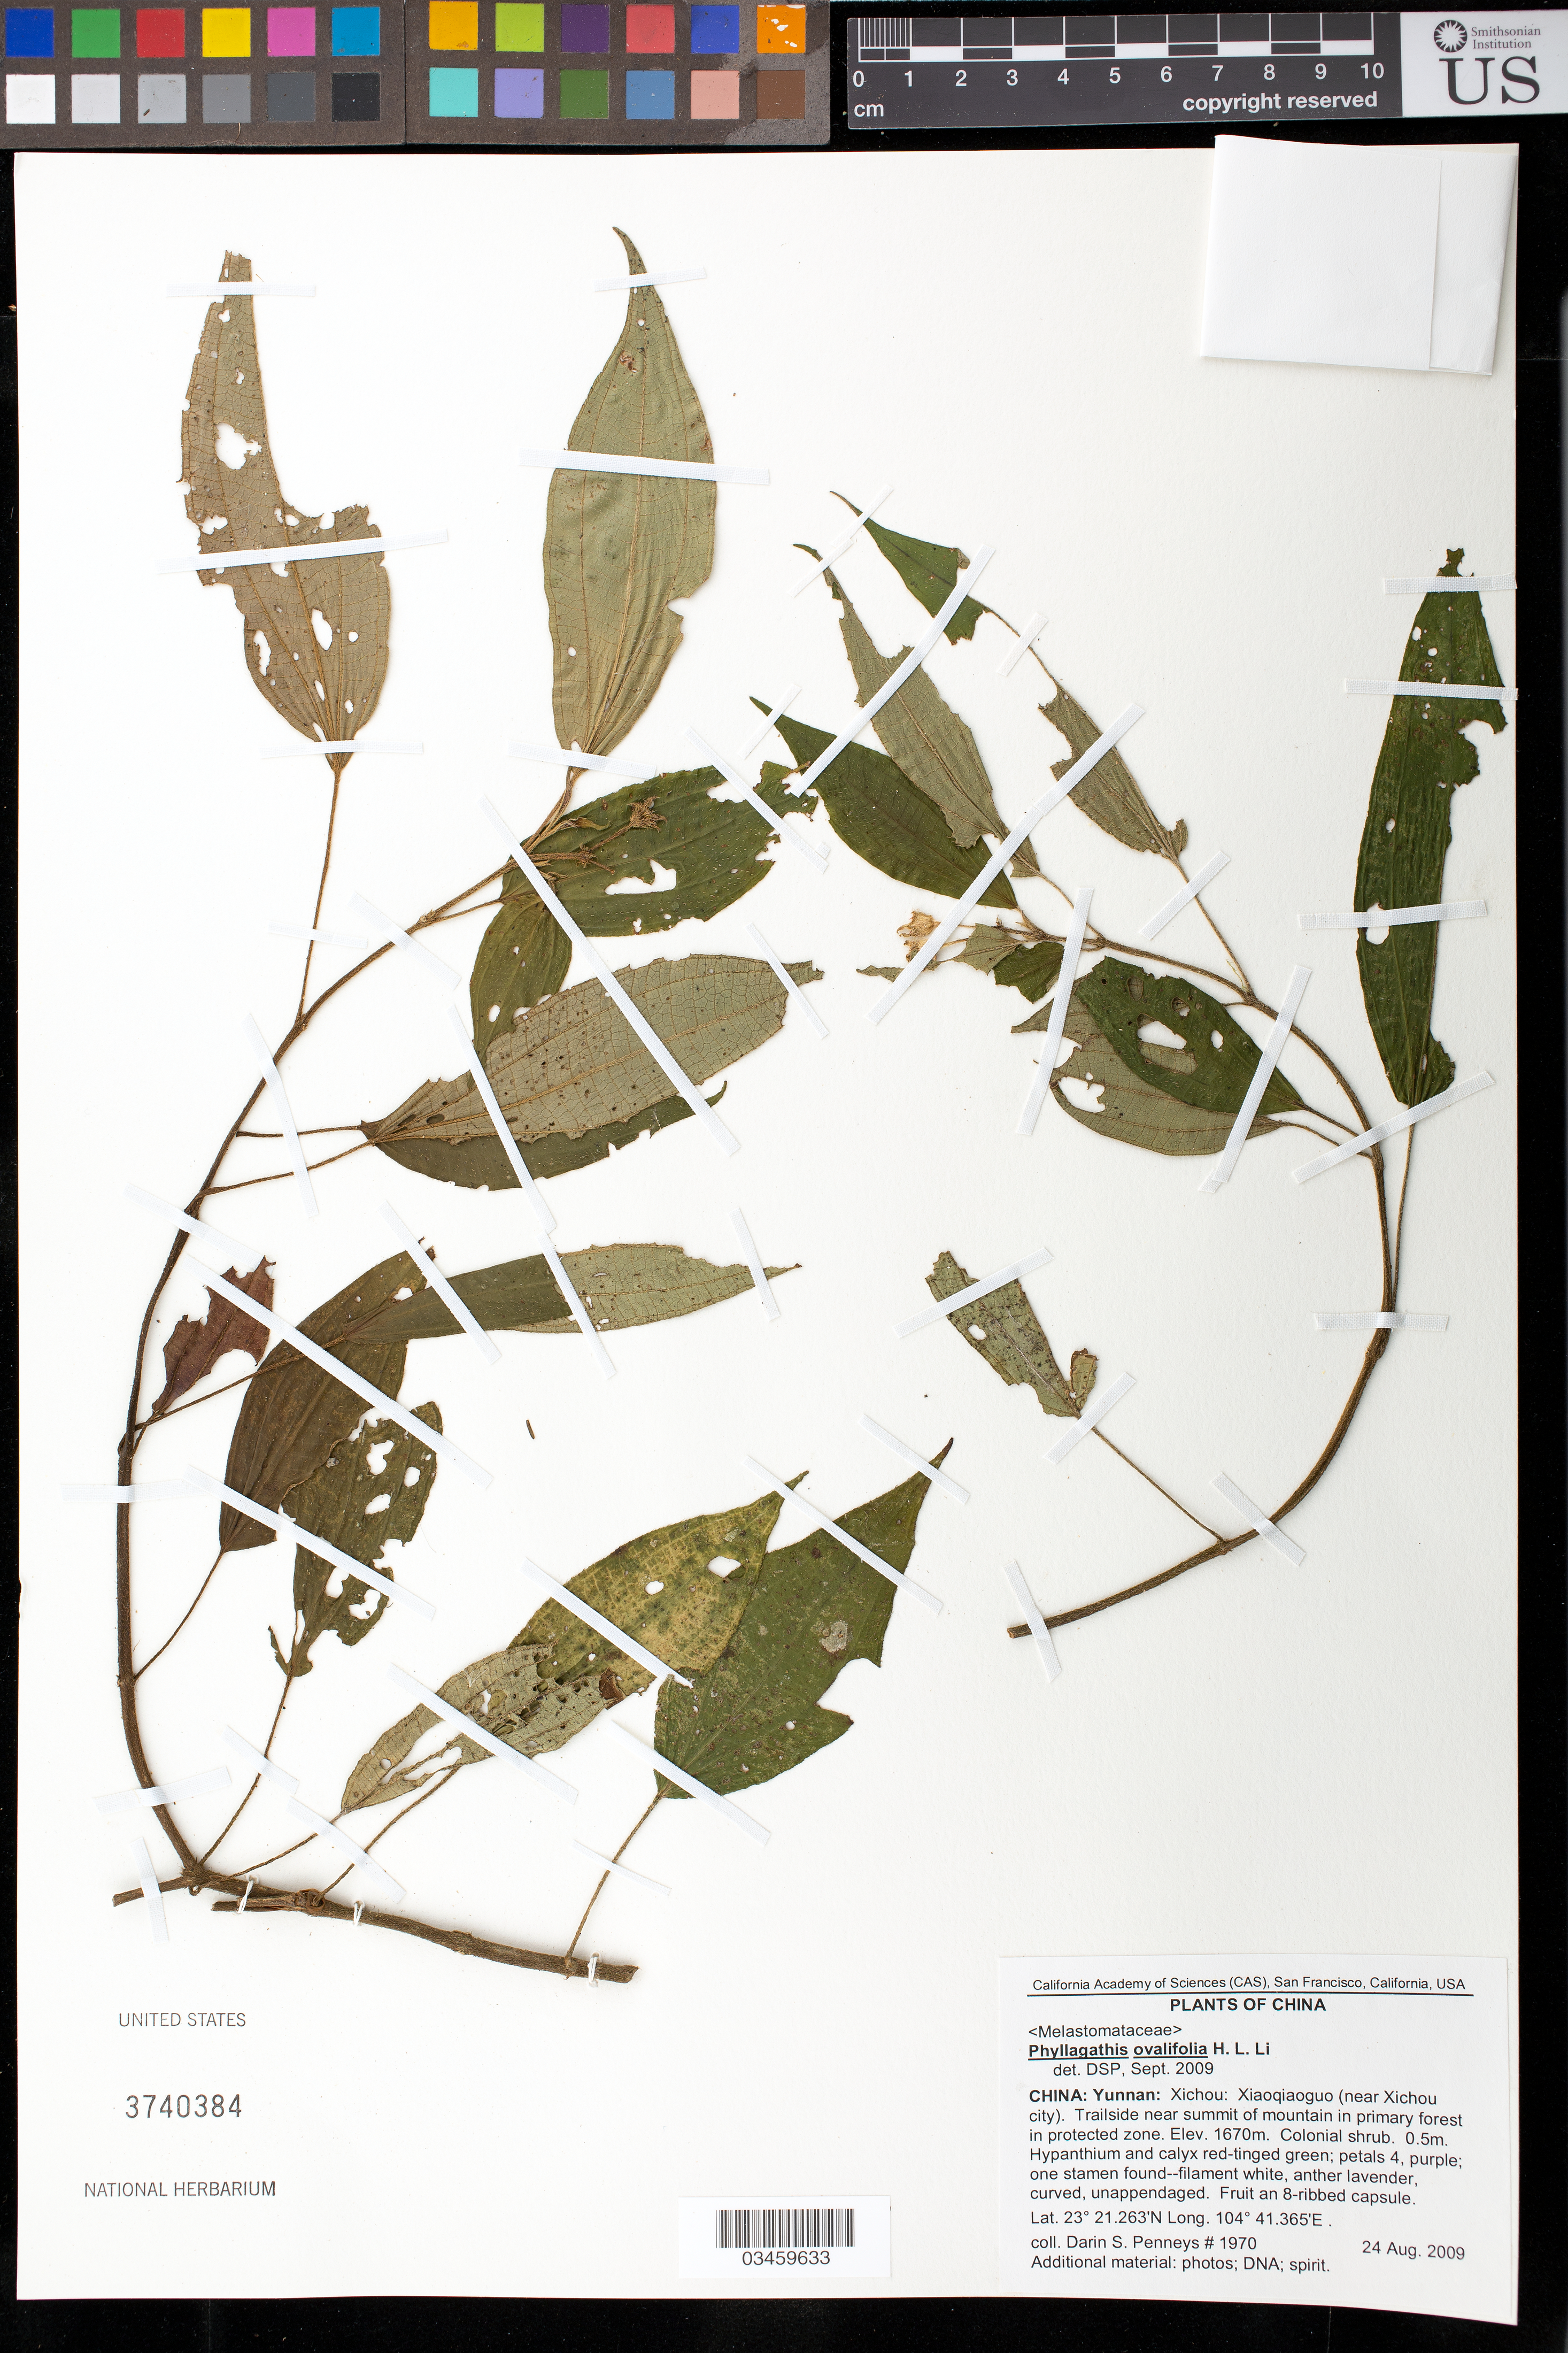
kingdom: Plantae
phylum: Tracheophyta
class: Magnoliopsida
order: Myrtales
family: Melastomataceae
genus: Phyllagathis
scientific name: Phyllagathis ovalifolia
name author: H.L. Li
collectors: D. S. Penneys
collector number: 1970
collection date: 2009-08-24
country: China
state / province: Yunnan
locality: Xichou, Xiaoqiaoguo (near Xichou city). Trailside near summit of mountain in primary forest in protected zone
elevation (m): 1670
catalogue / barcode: US 3740384